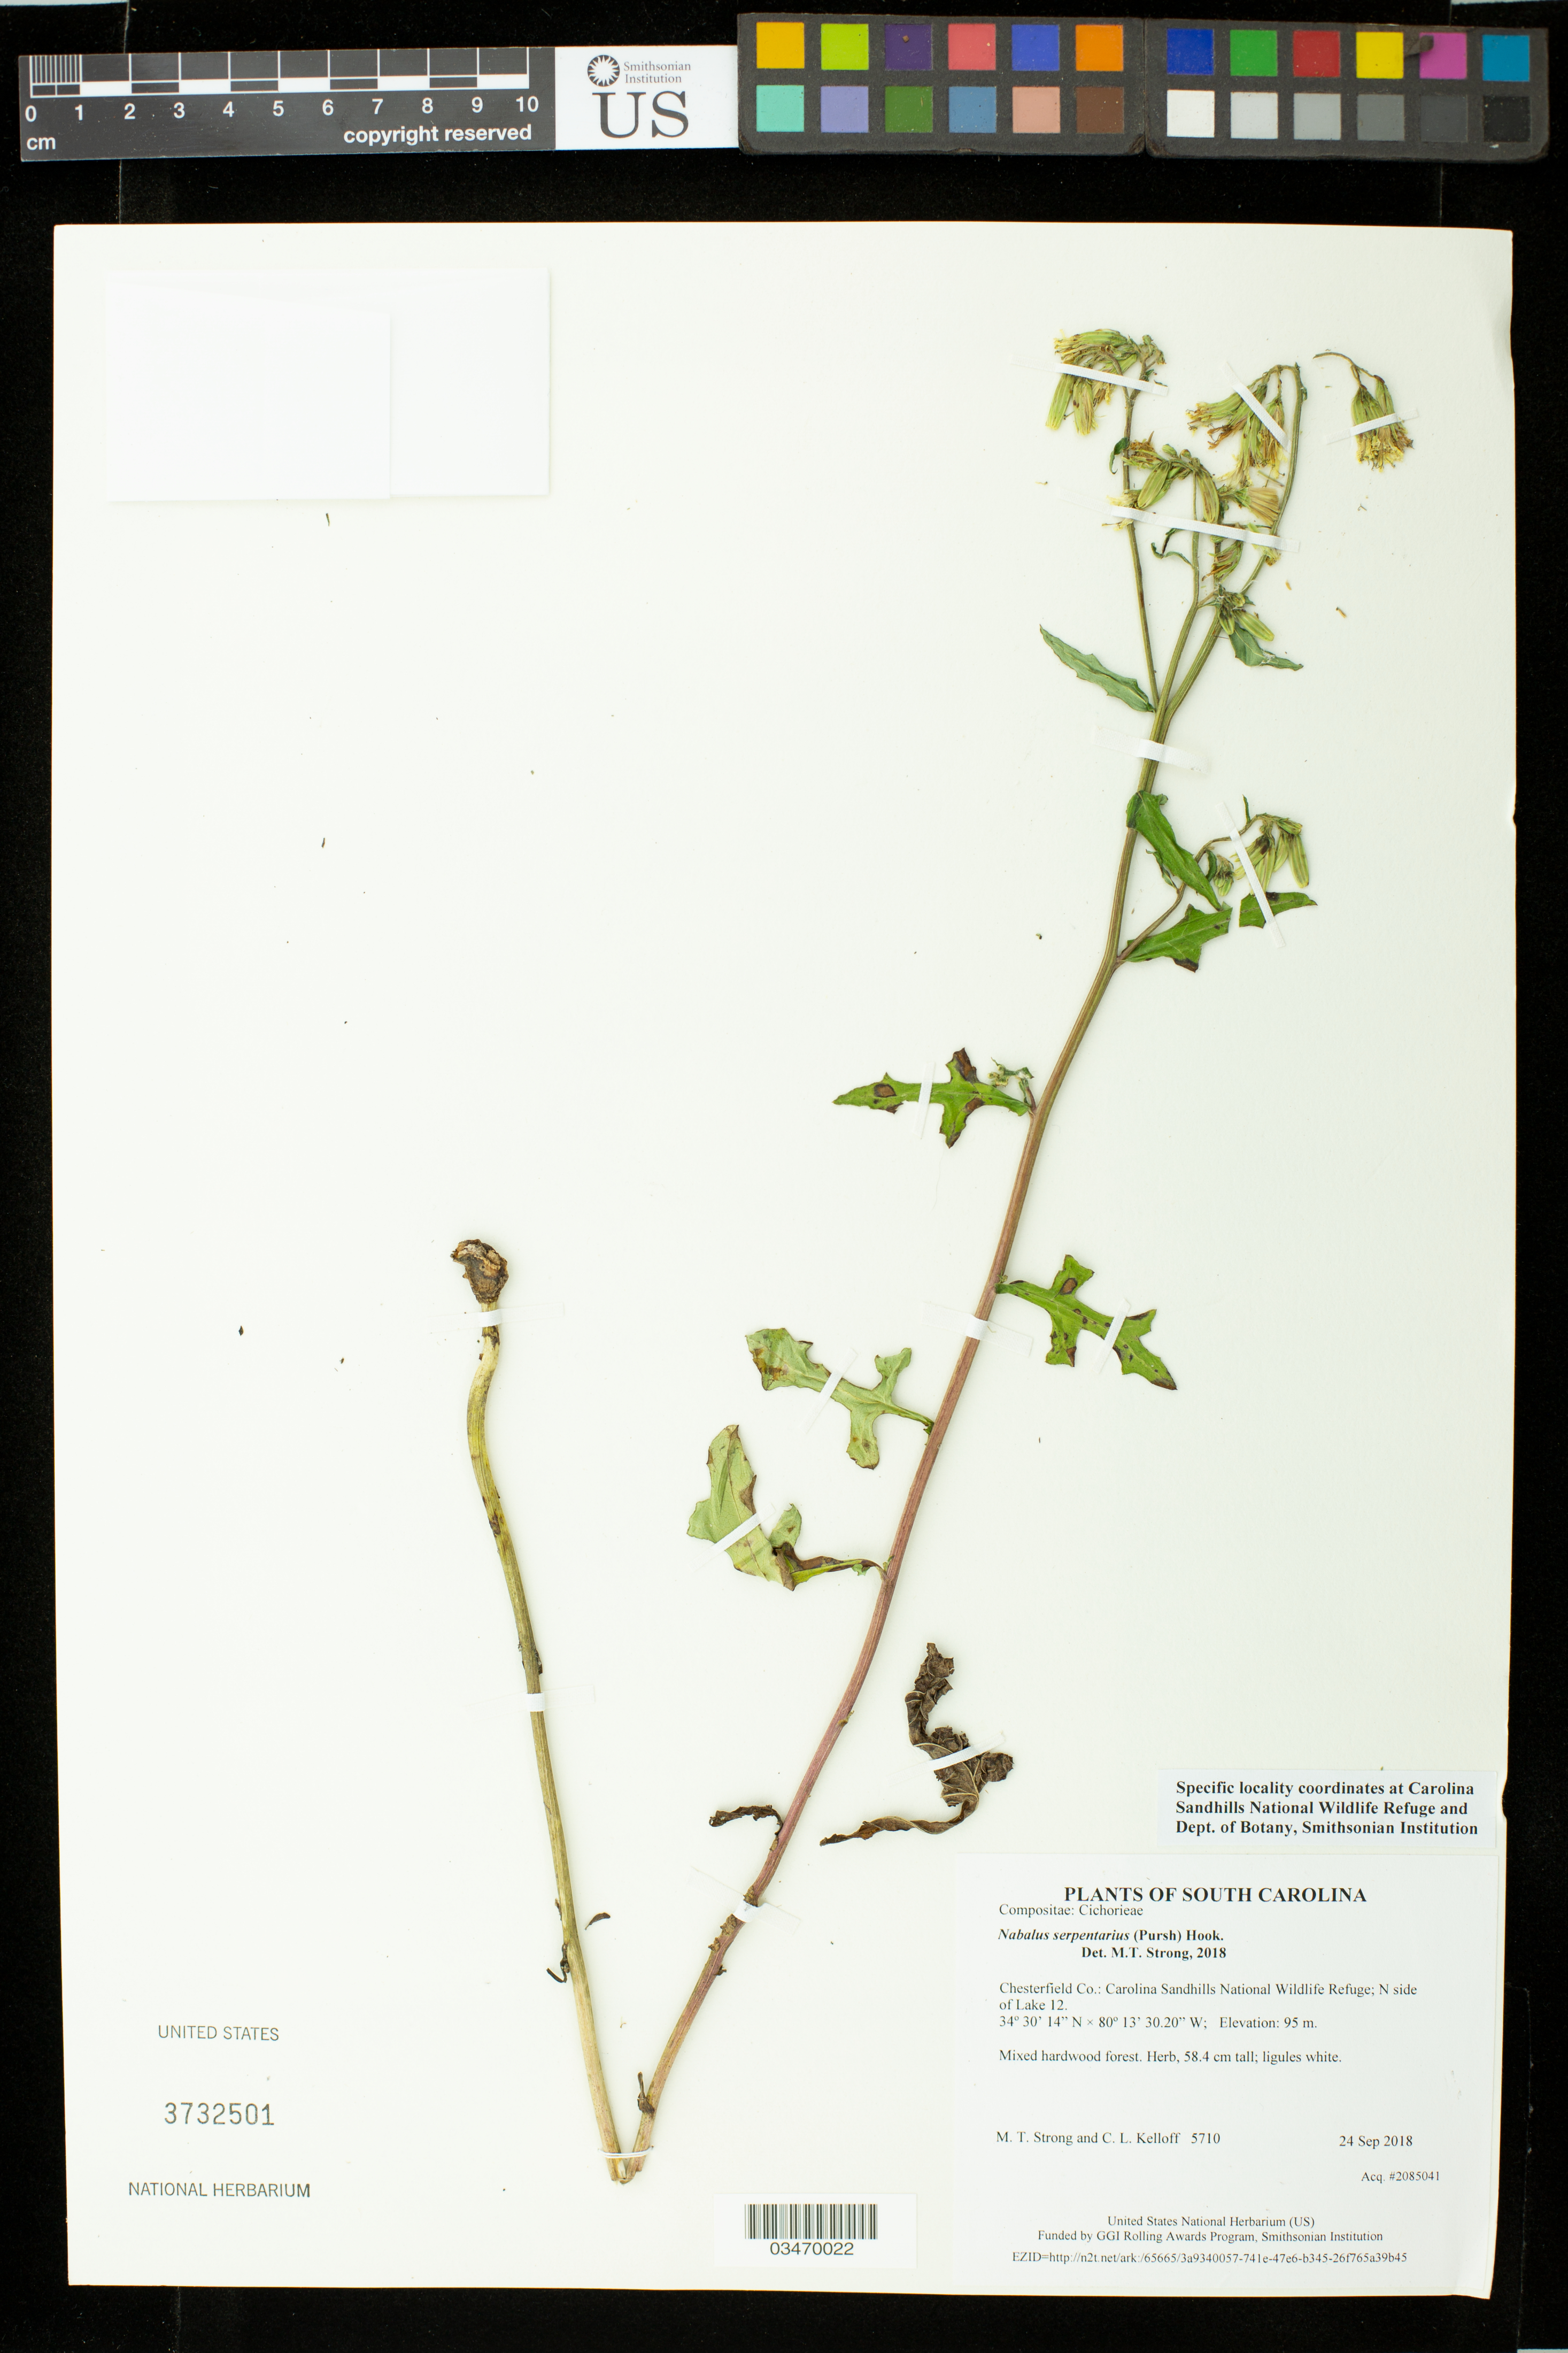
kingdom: Plantae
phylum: Tracheophyta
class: Magnoliopsida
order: Asterales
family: Asteraceae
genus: Nabalus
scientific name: Nabalus serpentarius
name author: (Pursh) Hook.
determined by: Strong, M. T., (US), Smithsonian Institution - National Museum of Natural History (UNITED STATES)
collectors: M. T. Strong & C. L. Kelloff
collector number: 5710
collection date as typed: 24 Sep 2018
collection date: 2018-09-24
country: United States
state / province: South Carolina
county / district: Chesterfield Co.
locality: Carolina Sandhills National Wildlife Refuge; along shallow margins of Lake 12, N side of lake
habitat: Mixed hardwood forest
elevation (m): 95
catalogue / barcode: US 3732501